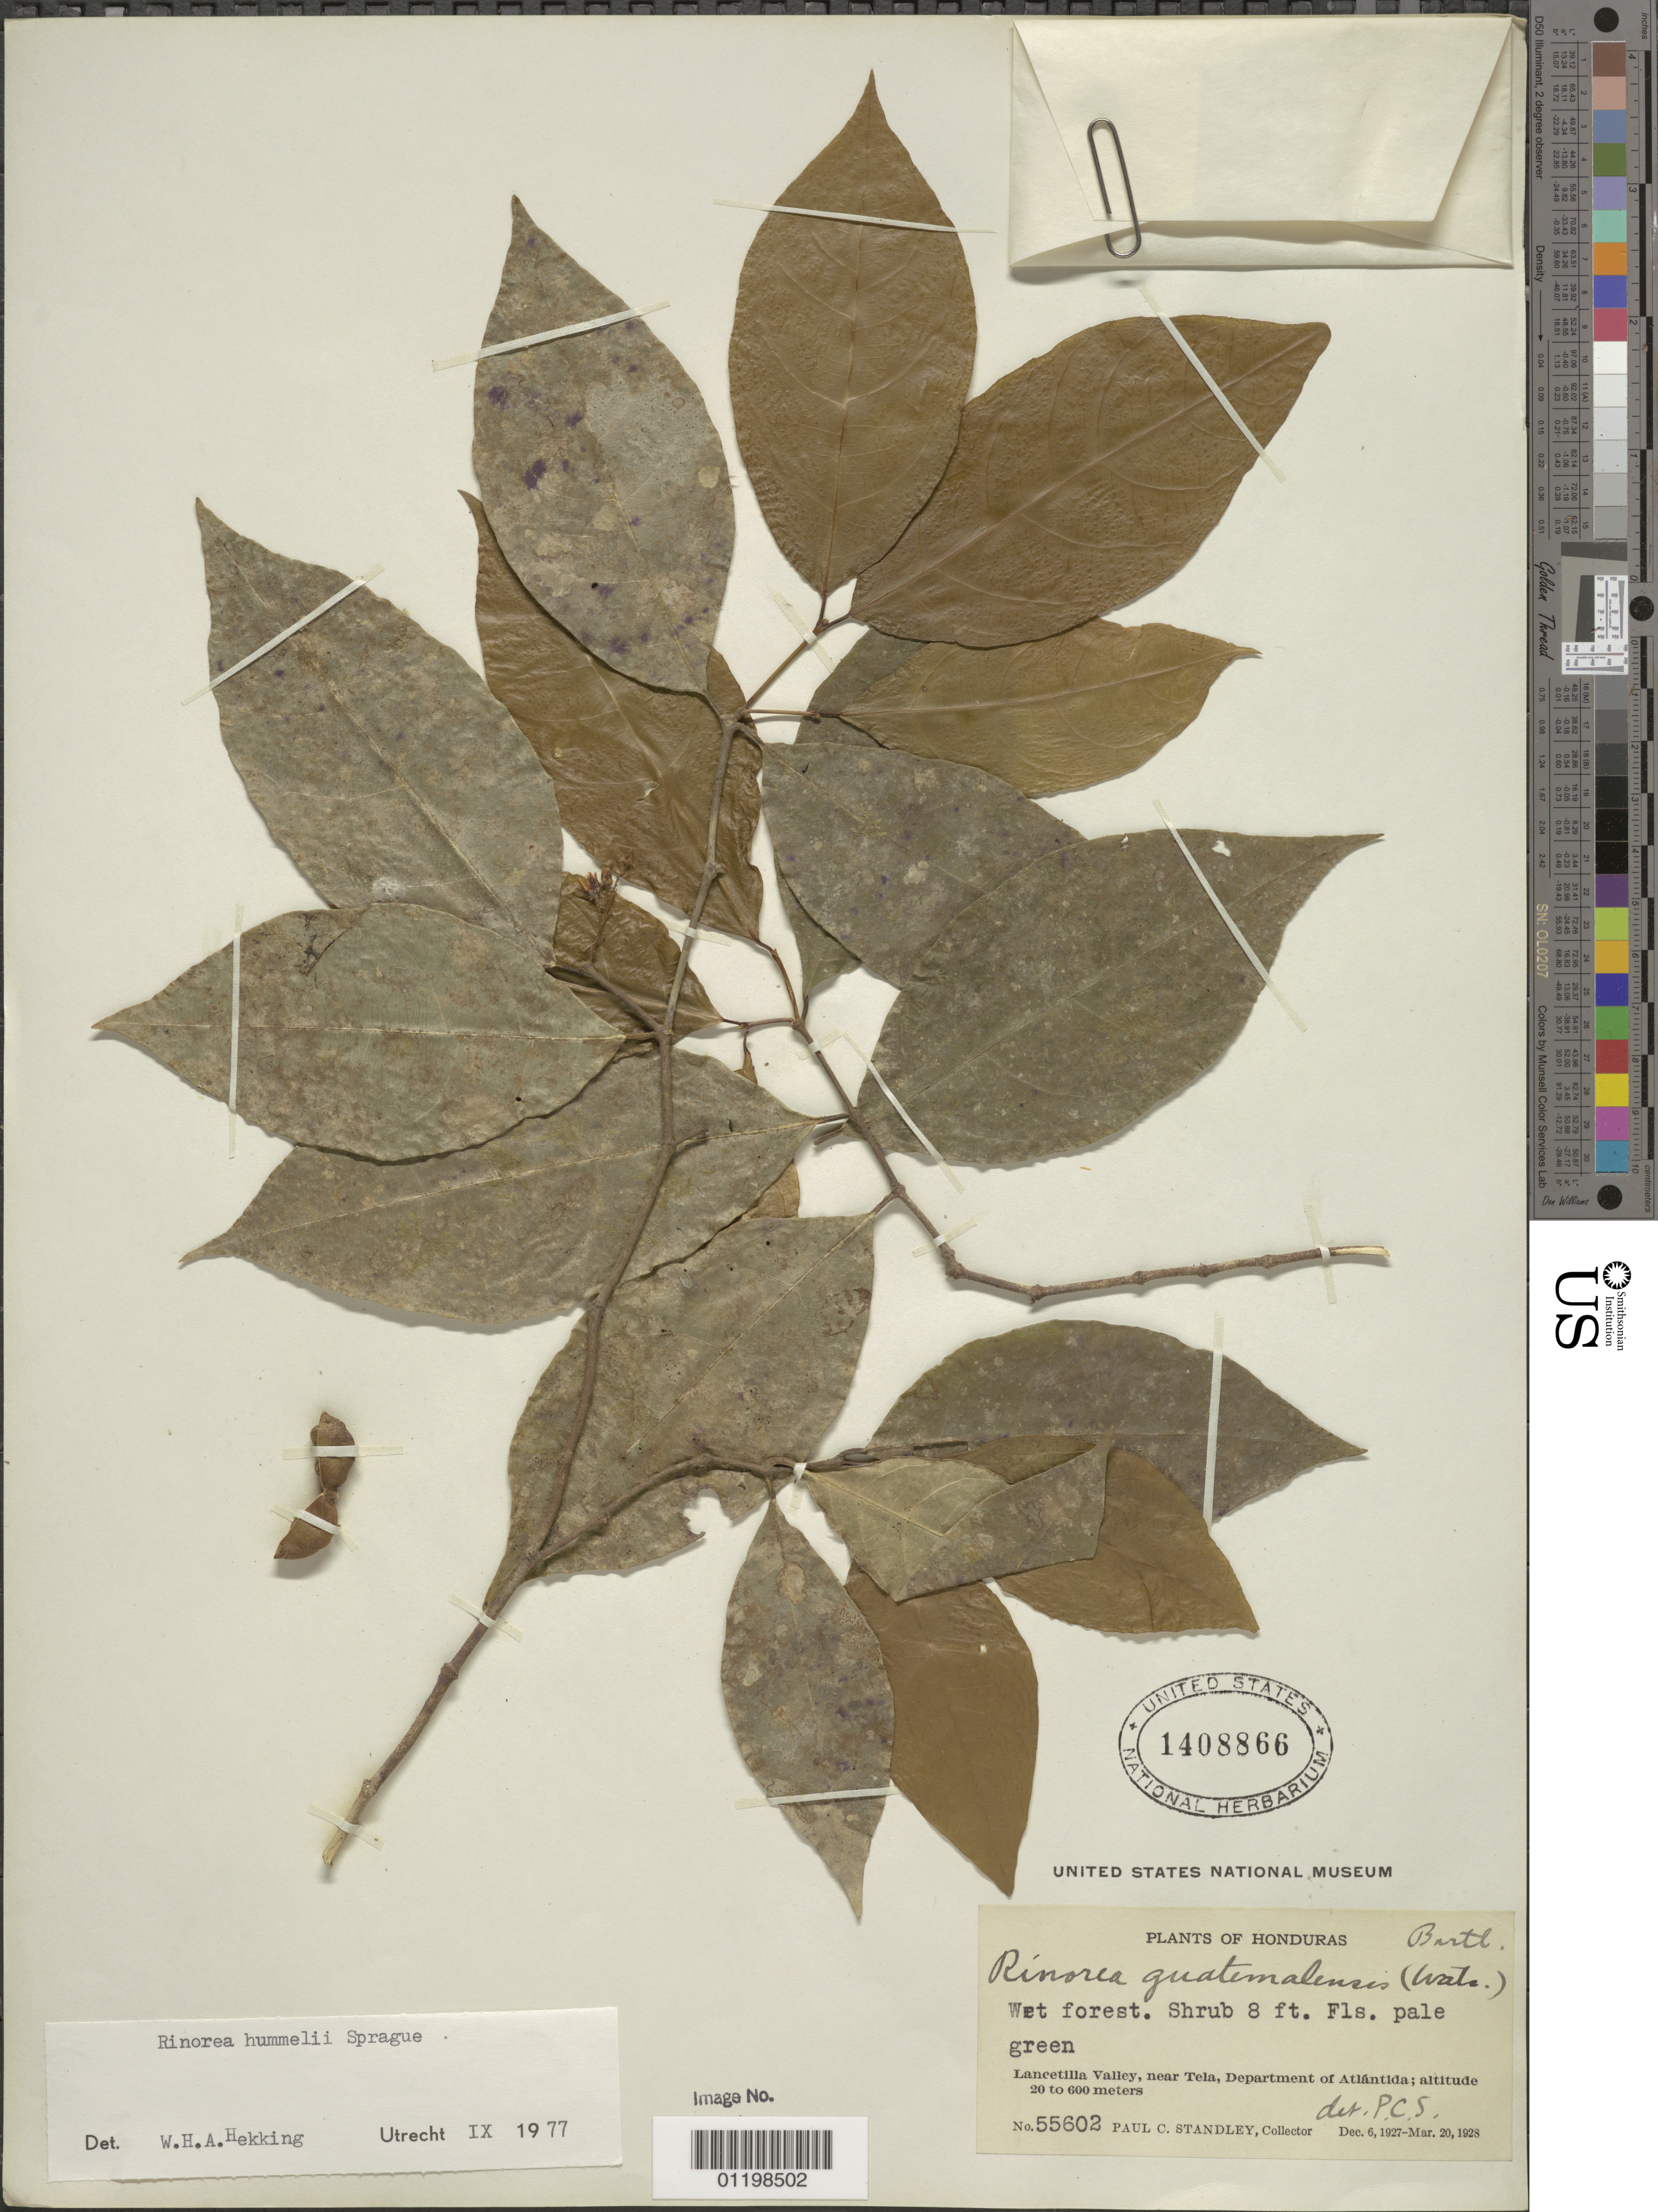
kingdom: Plantae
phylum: Tracheophyta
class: Magnoliopsida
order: Malpighiales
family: Violaceae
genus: Rinorea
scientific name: Rinorea hummelii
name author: Sprague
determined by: Hekking, W. H. A.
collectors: P. C. Standley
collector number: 55602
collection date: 1927-12-06/1928-03-20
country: Honduras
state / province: Atlántida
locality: Lancetilla Valley, near Tela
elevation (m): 20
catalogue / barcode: US 1408866